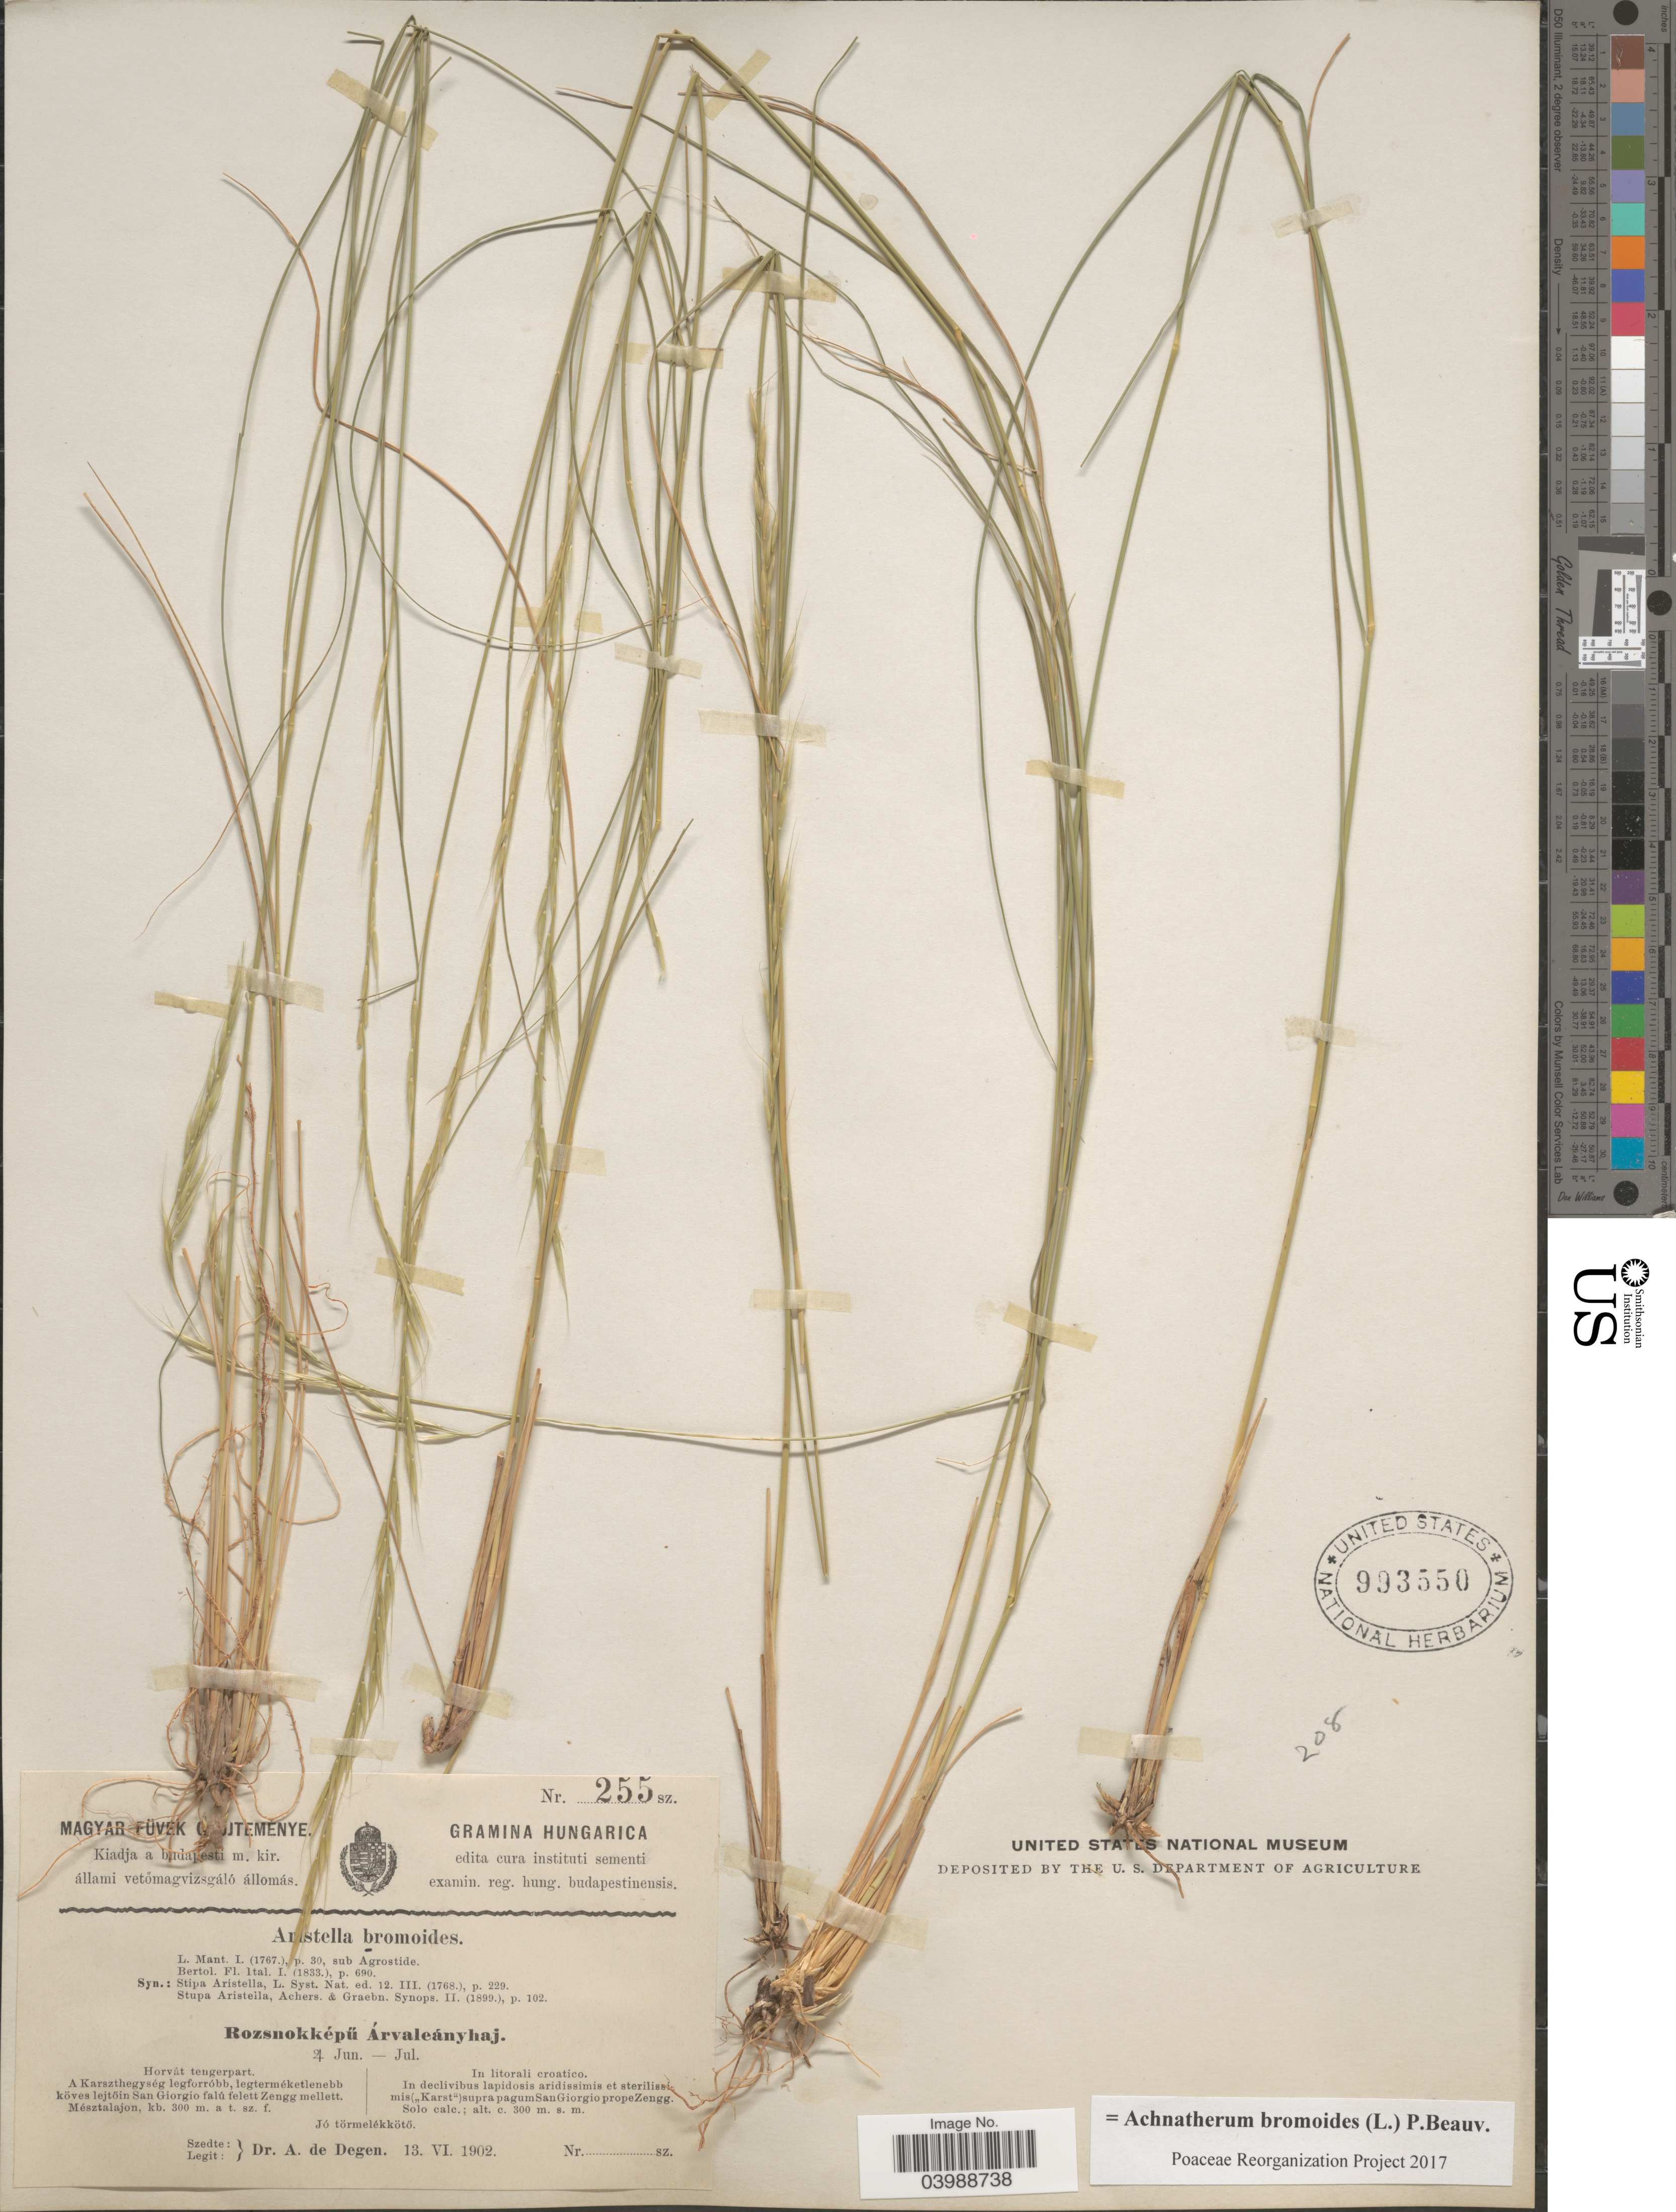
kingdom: Plantae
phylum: Tracheophyta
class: Liliopsida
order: Poales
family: Poaceae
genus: Achnatherum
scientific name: Achnatherum bromoides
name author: (L.) P. Beauv.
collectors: A. Degen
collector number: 255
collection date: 1902-06-13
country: Croatia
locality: Gramina Hungarica. ("Karst") supra pagum San Giorgio prope Zengg.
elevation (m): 300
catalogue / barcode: US 993550